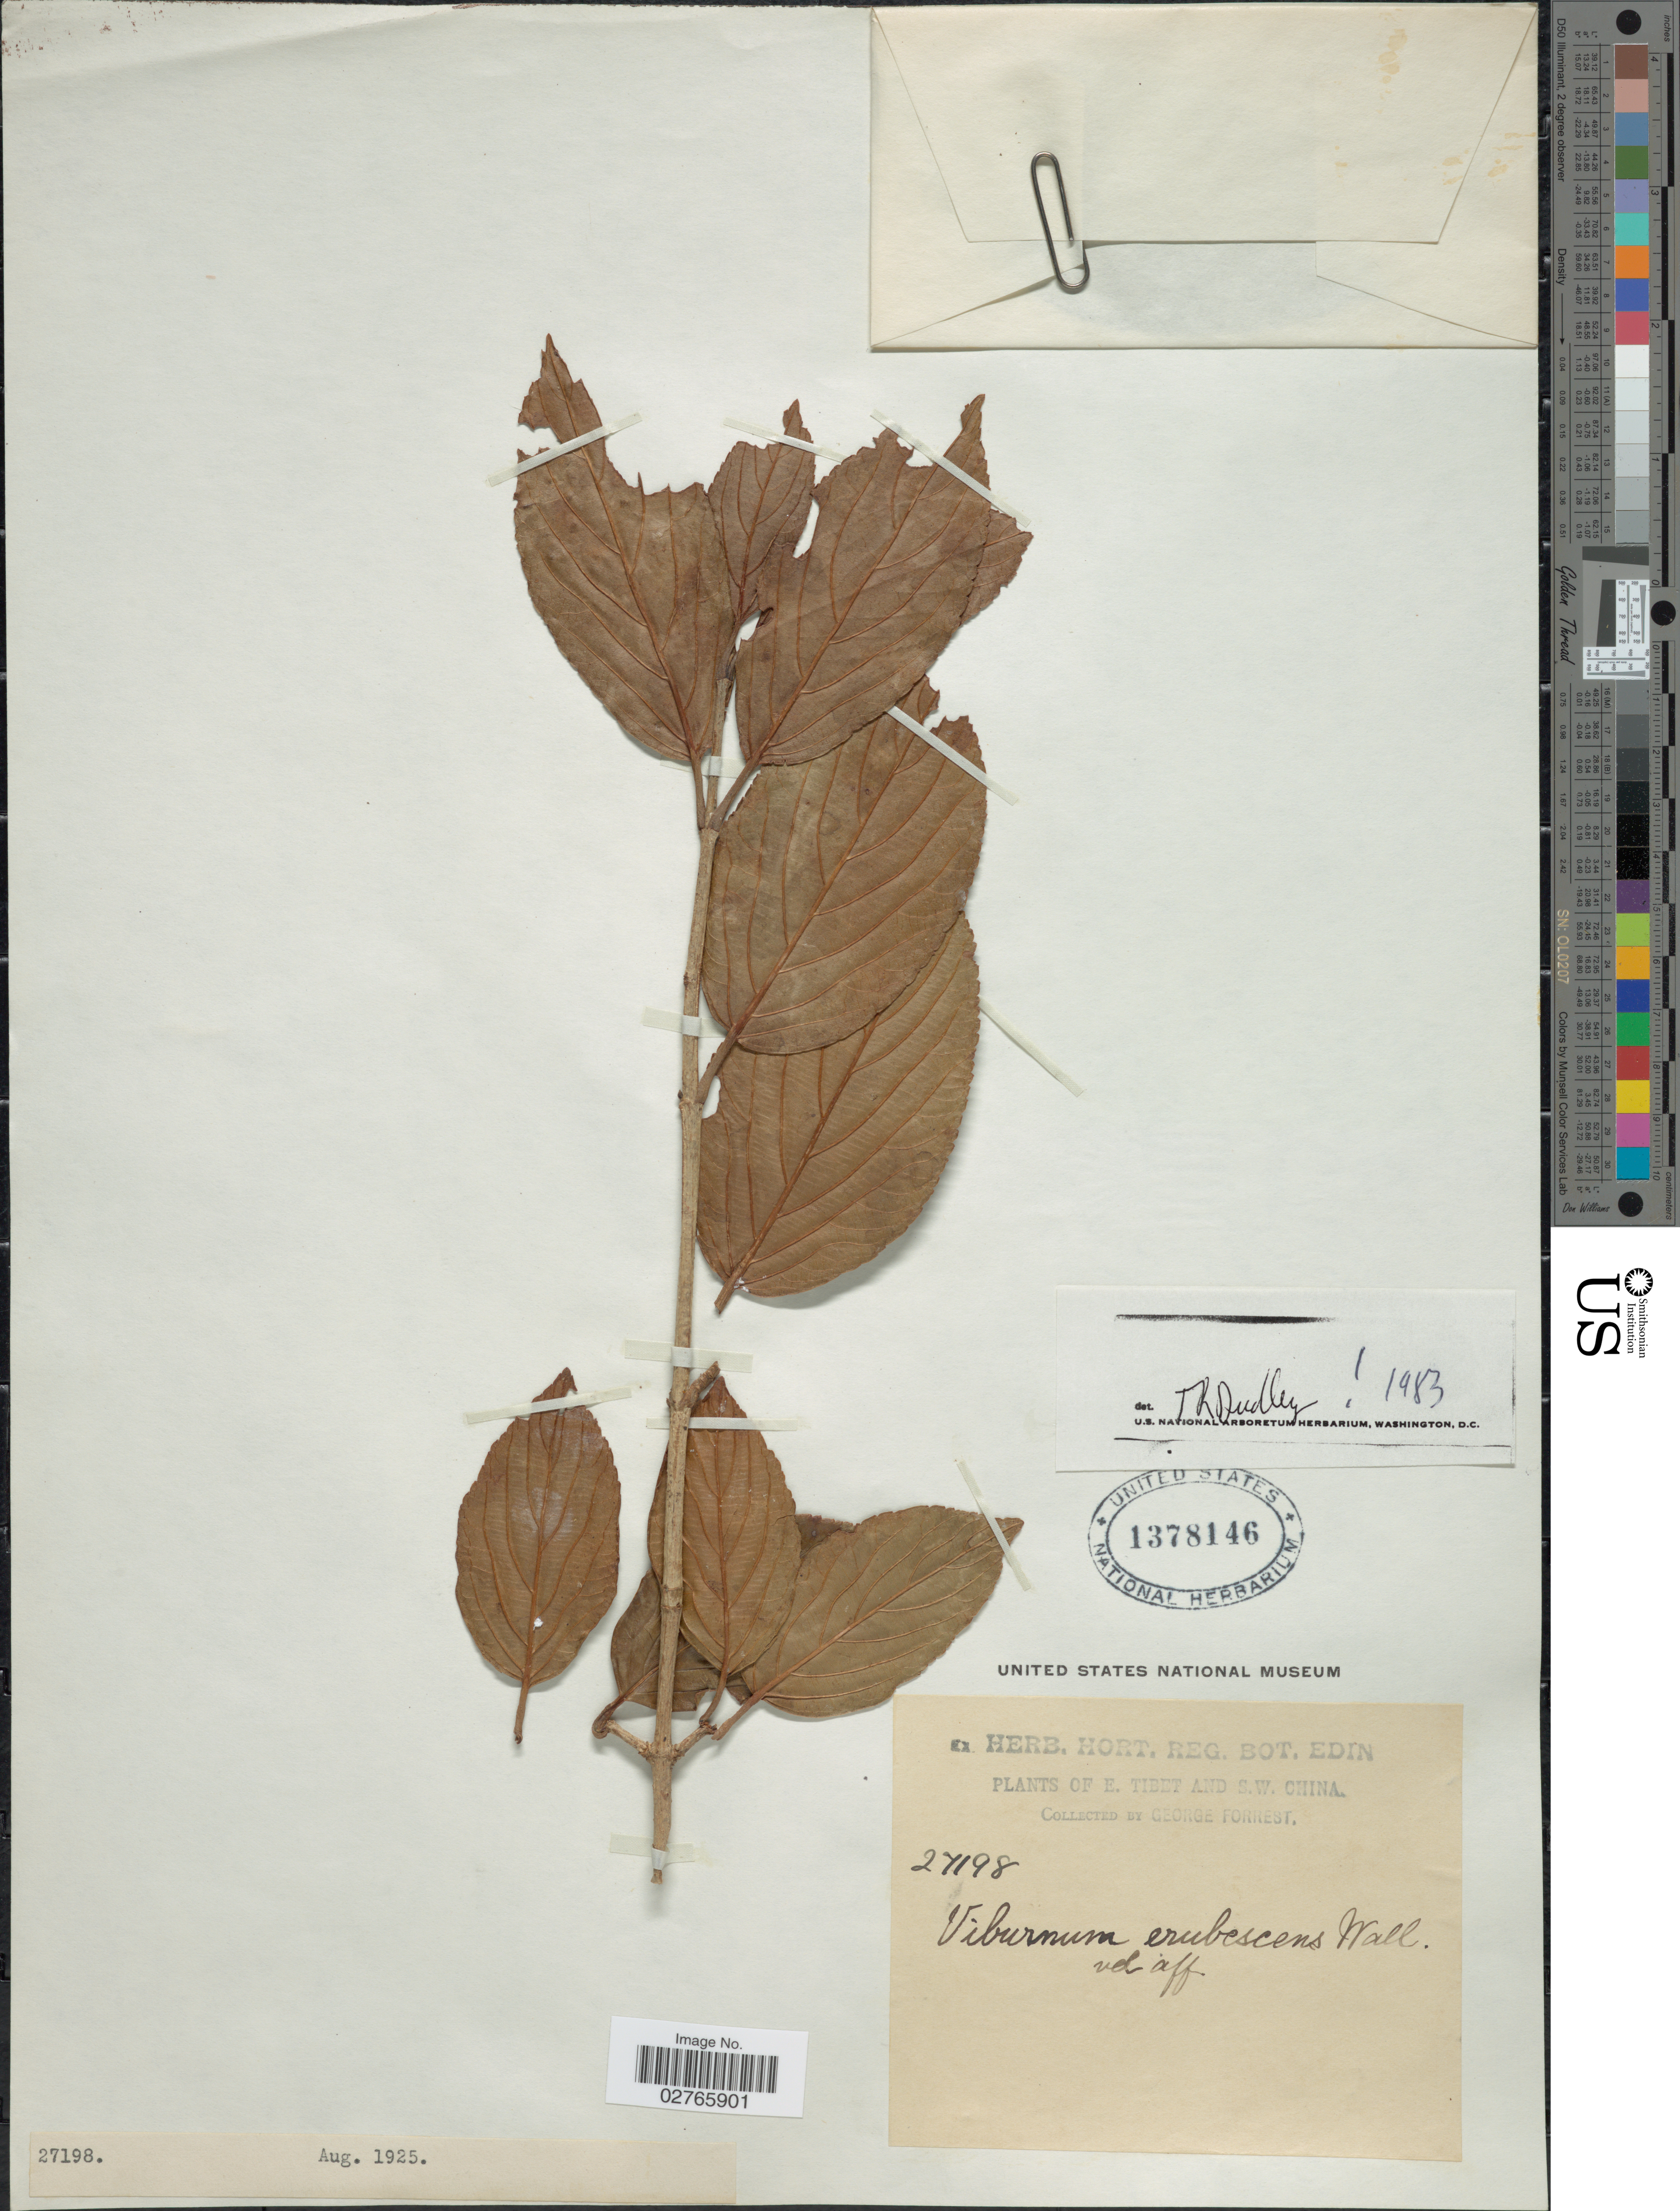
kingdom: Plantae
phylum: Tracheophyta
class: Magnoliopsida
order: Dipsacales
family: Viburnaceae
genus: Viburnum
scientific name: Viburnum erubescens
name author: Wall.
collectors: G. Forrest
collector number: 27198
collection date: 1925-08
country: China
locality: E. Tibet and S.W. China.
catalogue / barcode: US 1378146